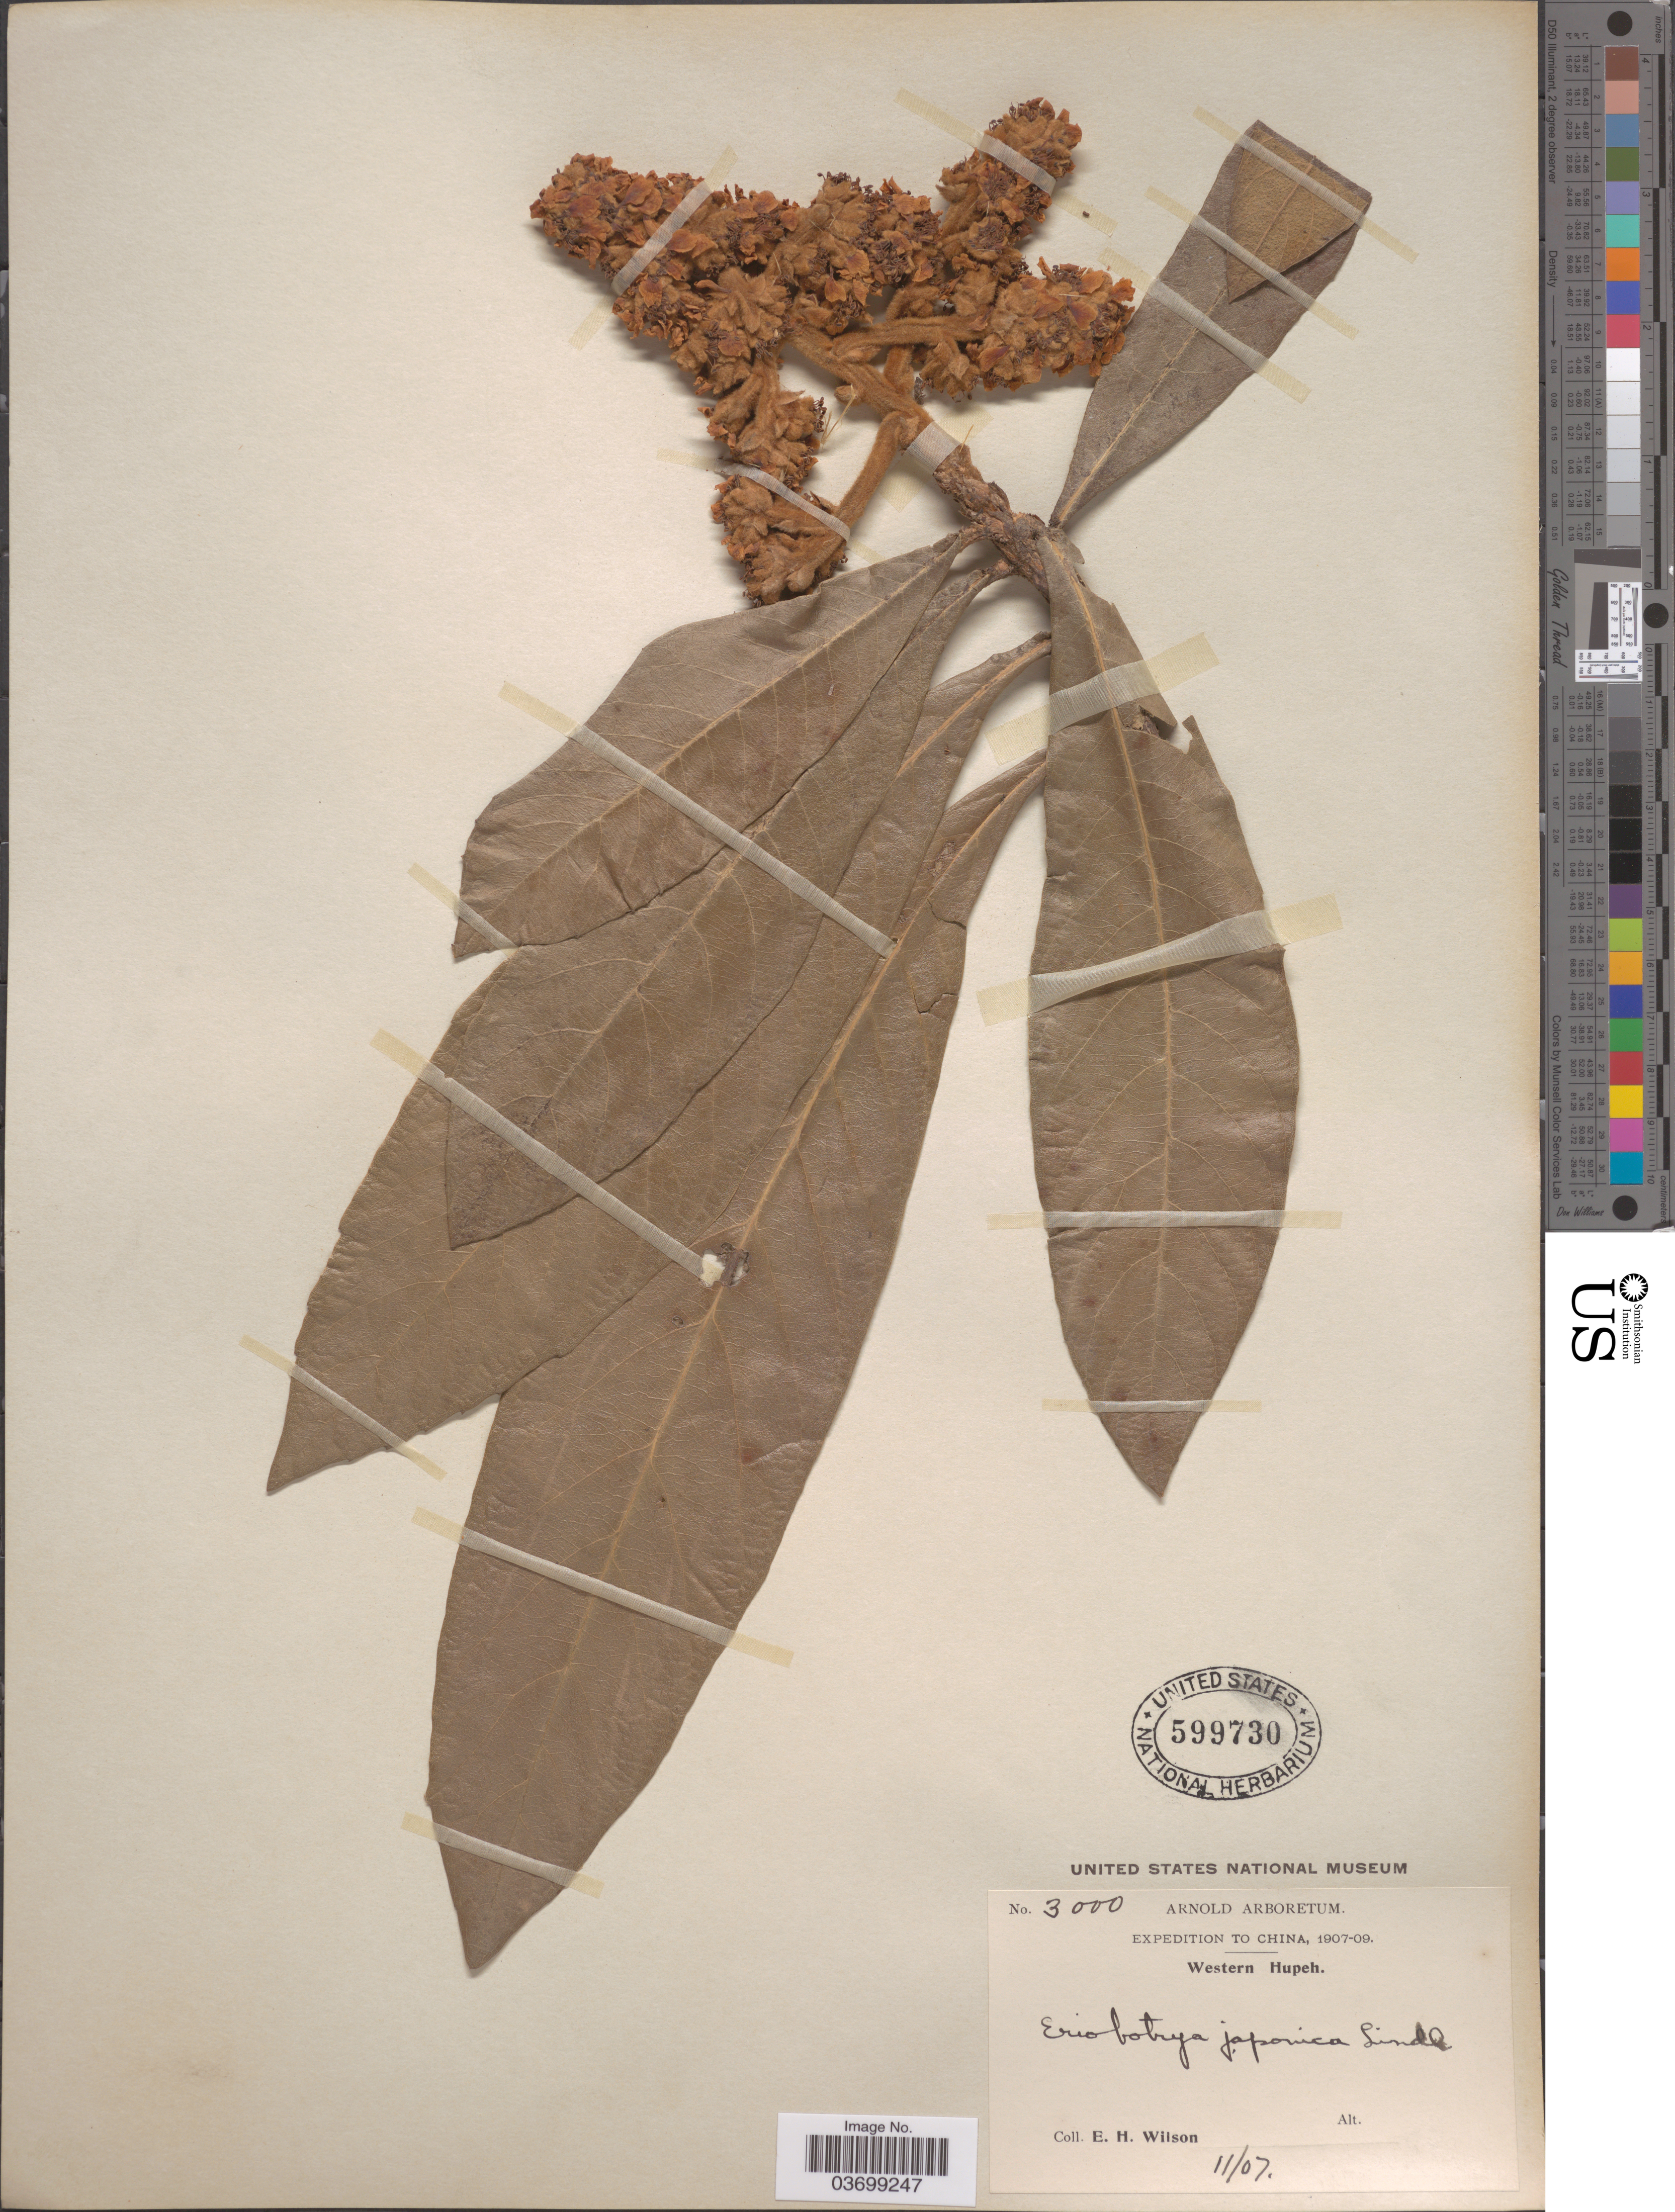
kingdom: Plantae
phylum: Tracheophyta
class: Magnoliopsida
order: Rosales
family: Rosaceae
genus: Rhaphiolepis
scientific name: Rhaphiolepis bibas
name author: (Lour.) Galasso & Banfi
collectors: E. Wilson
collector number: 3000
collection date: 1907-11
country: China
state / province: Hubei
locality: Western Hupeh.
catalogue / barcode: US 599730